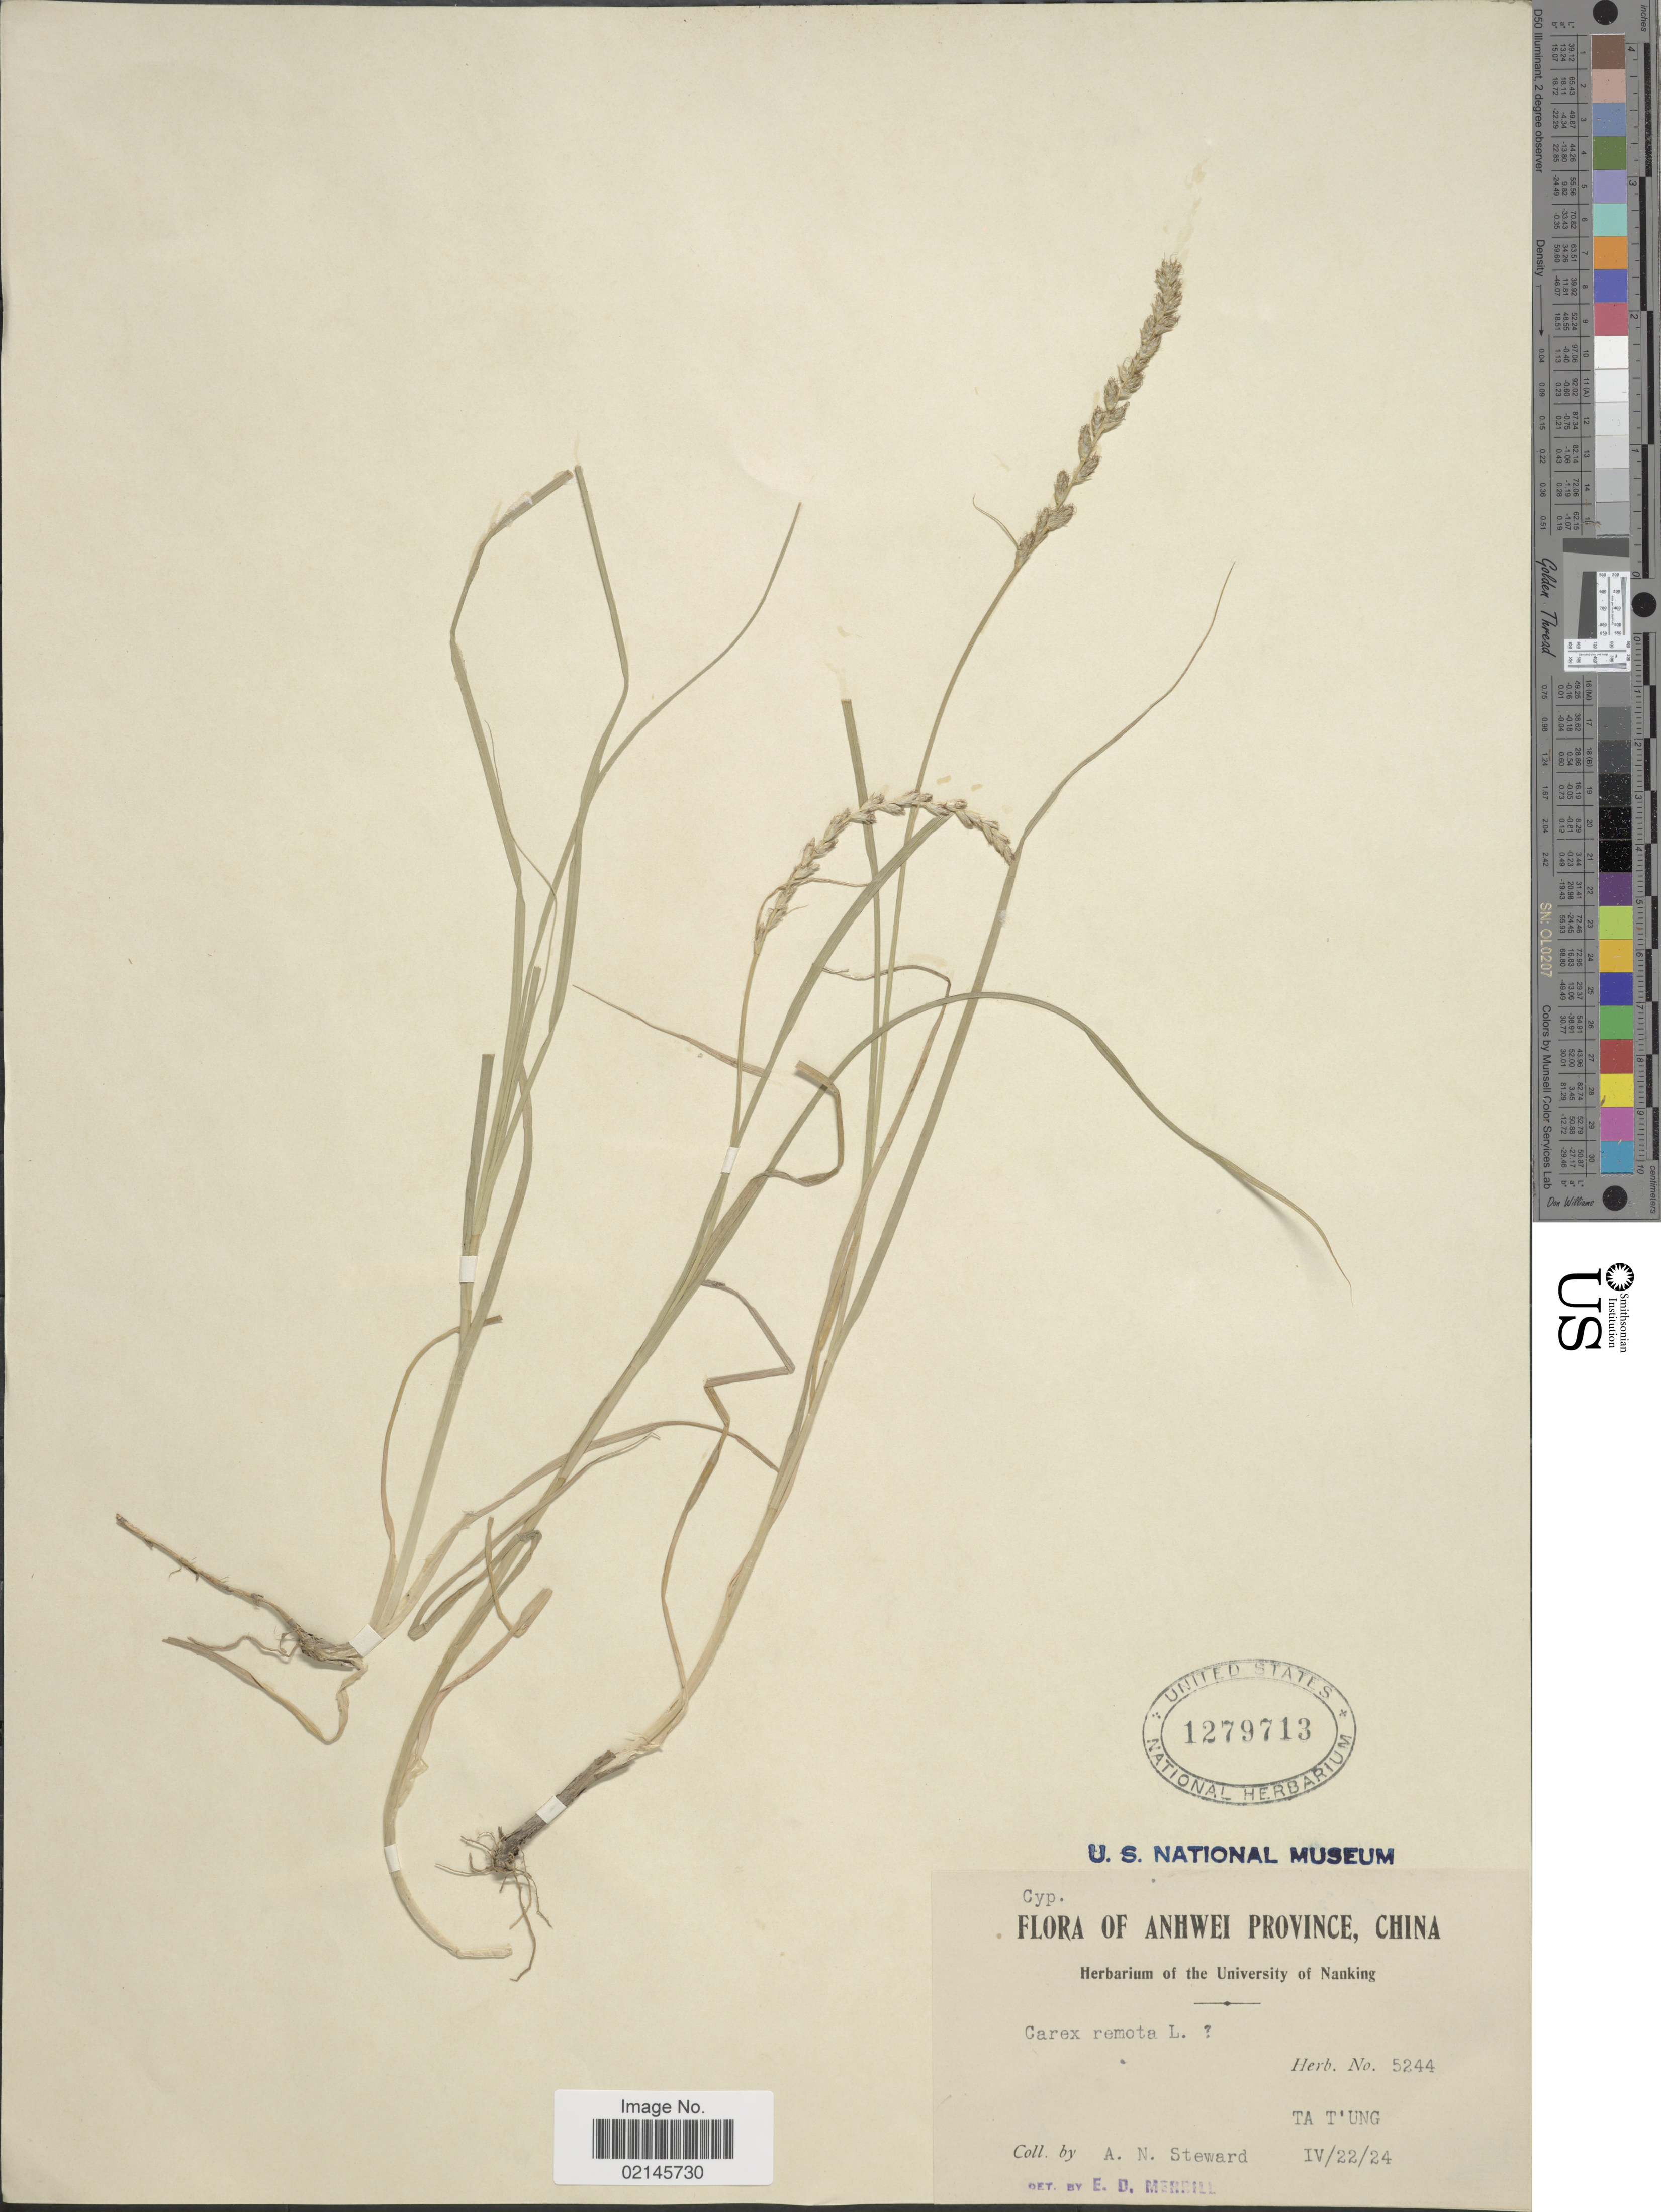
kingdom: Plantae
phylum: Tracheophyta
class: Liliopsida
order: Poales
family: Cyperaceae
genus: Carex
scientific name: Carex remota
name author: L.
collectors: A. N. Steward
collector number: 5244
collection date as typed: Transcribed d/m/y: 22/4/24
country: China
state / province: Anhui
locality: Anhwei Province, Ta T'ung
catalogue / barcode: US 1279713